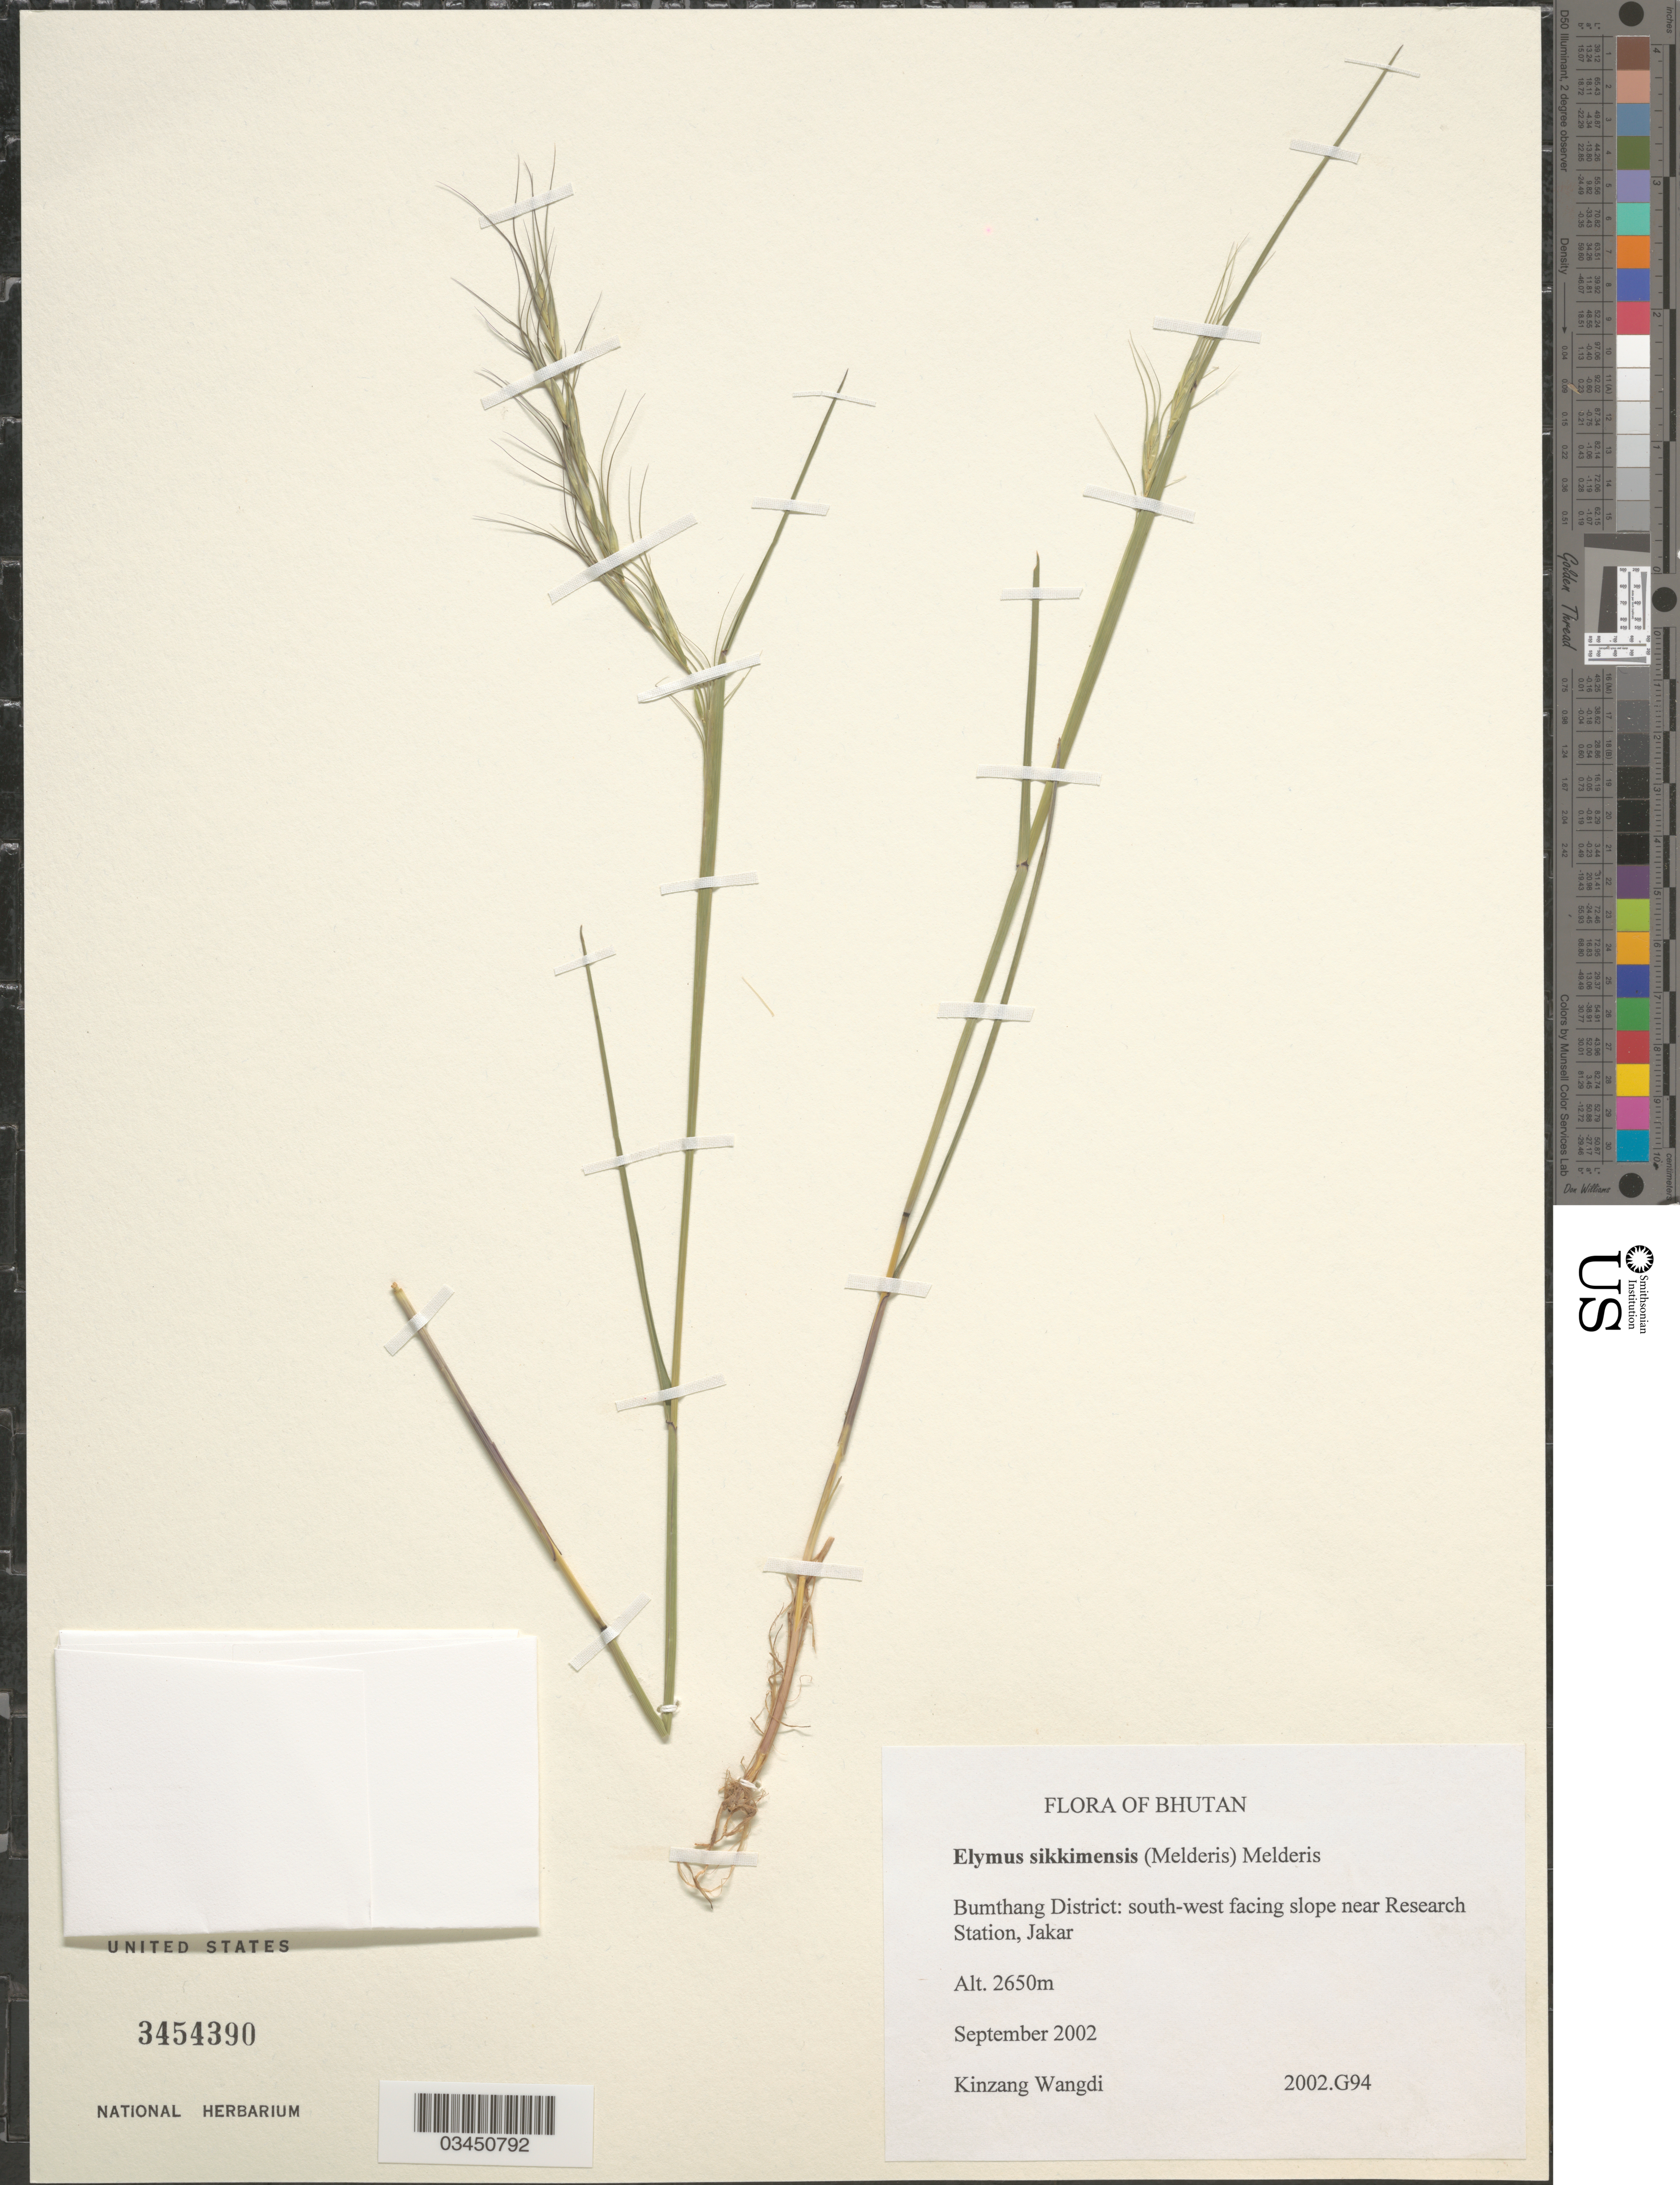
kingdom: Plantae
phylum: Tracheophyta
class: Liliopsida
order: Poales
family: Poaceae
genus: Elymus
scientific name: Elymus sikkimensis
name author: (Melderis) Melderis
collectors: K. Wangdi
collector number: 2002.G94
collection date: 2002-09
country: Bhutan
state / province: Bumthang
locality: Bumthang District: south-west facing slope near Research Station, Jakar.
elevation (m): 2650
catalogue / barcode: US 3454390